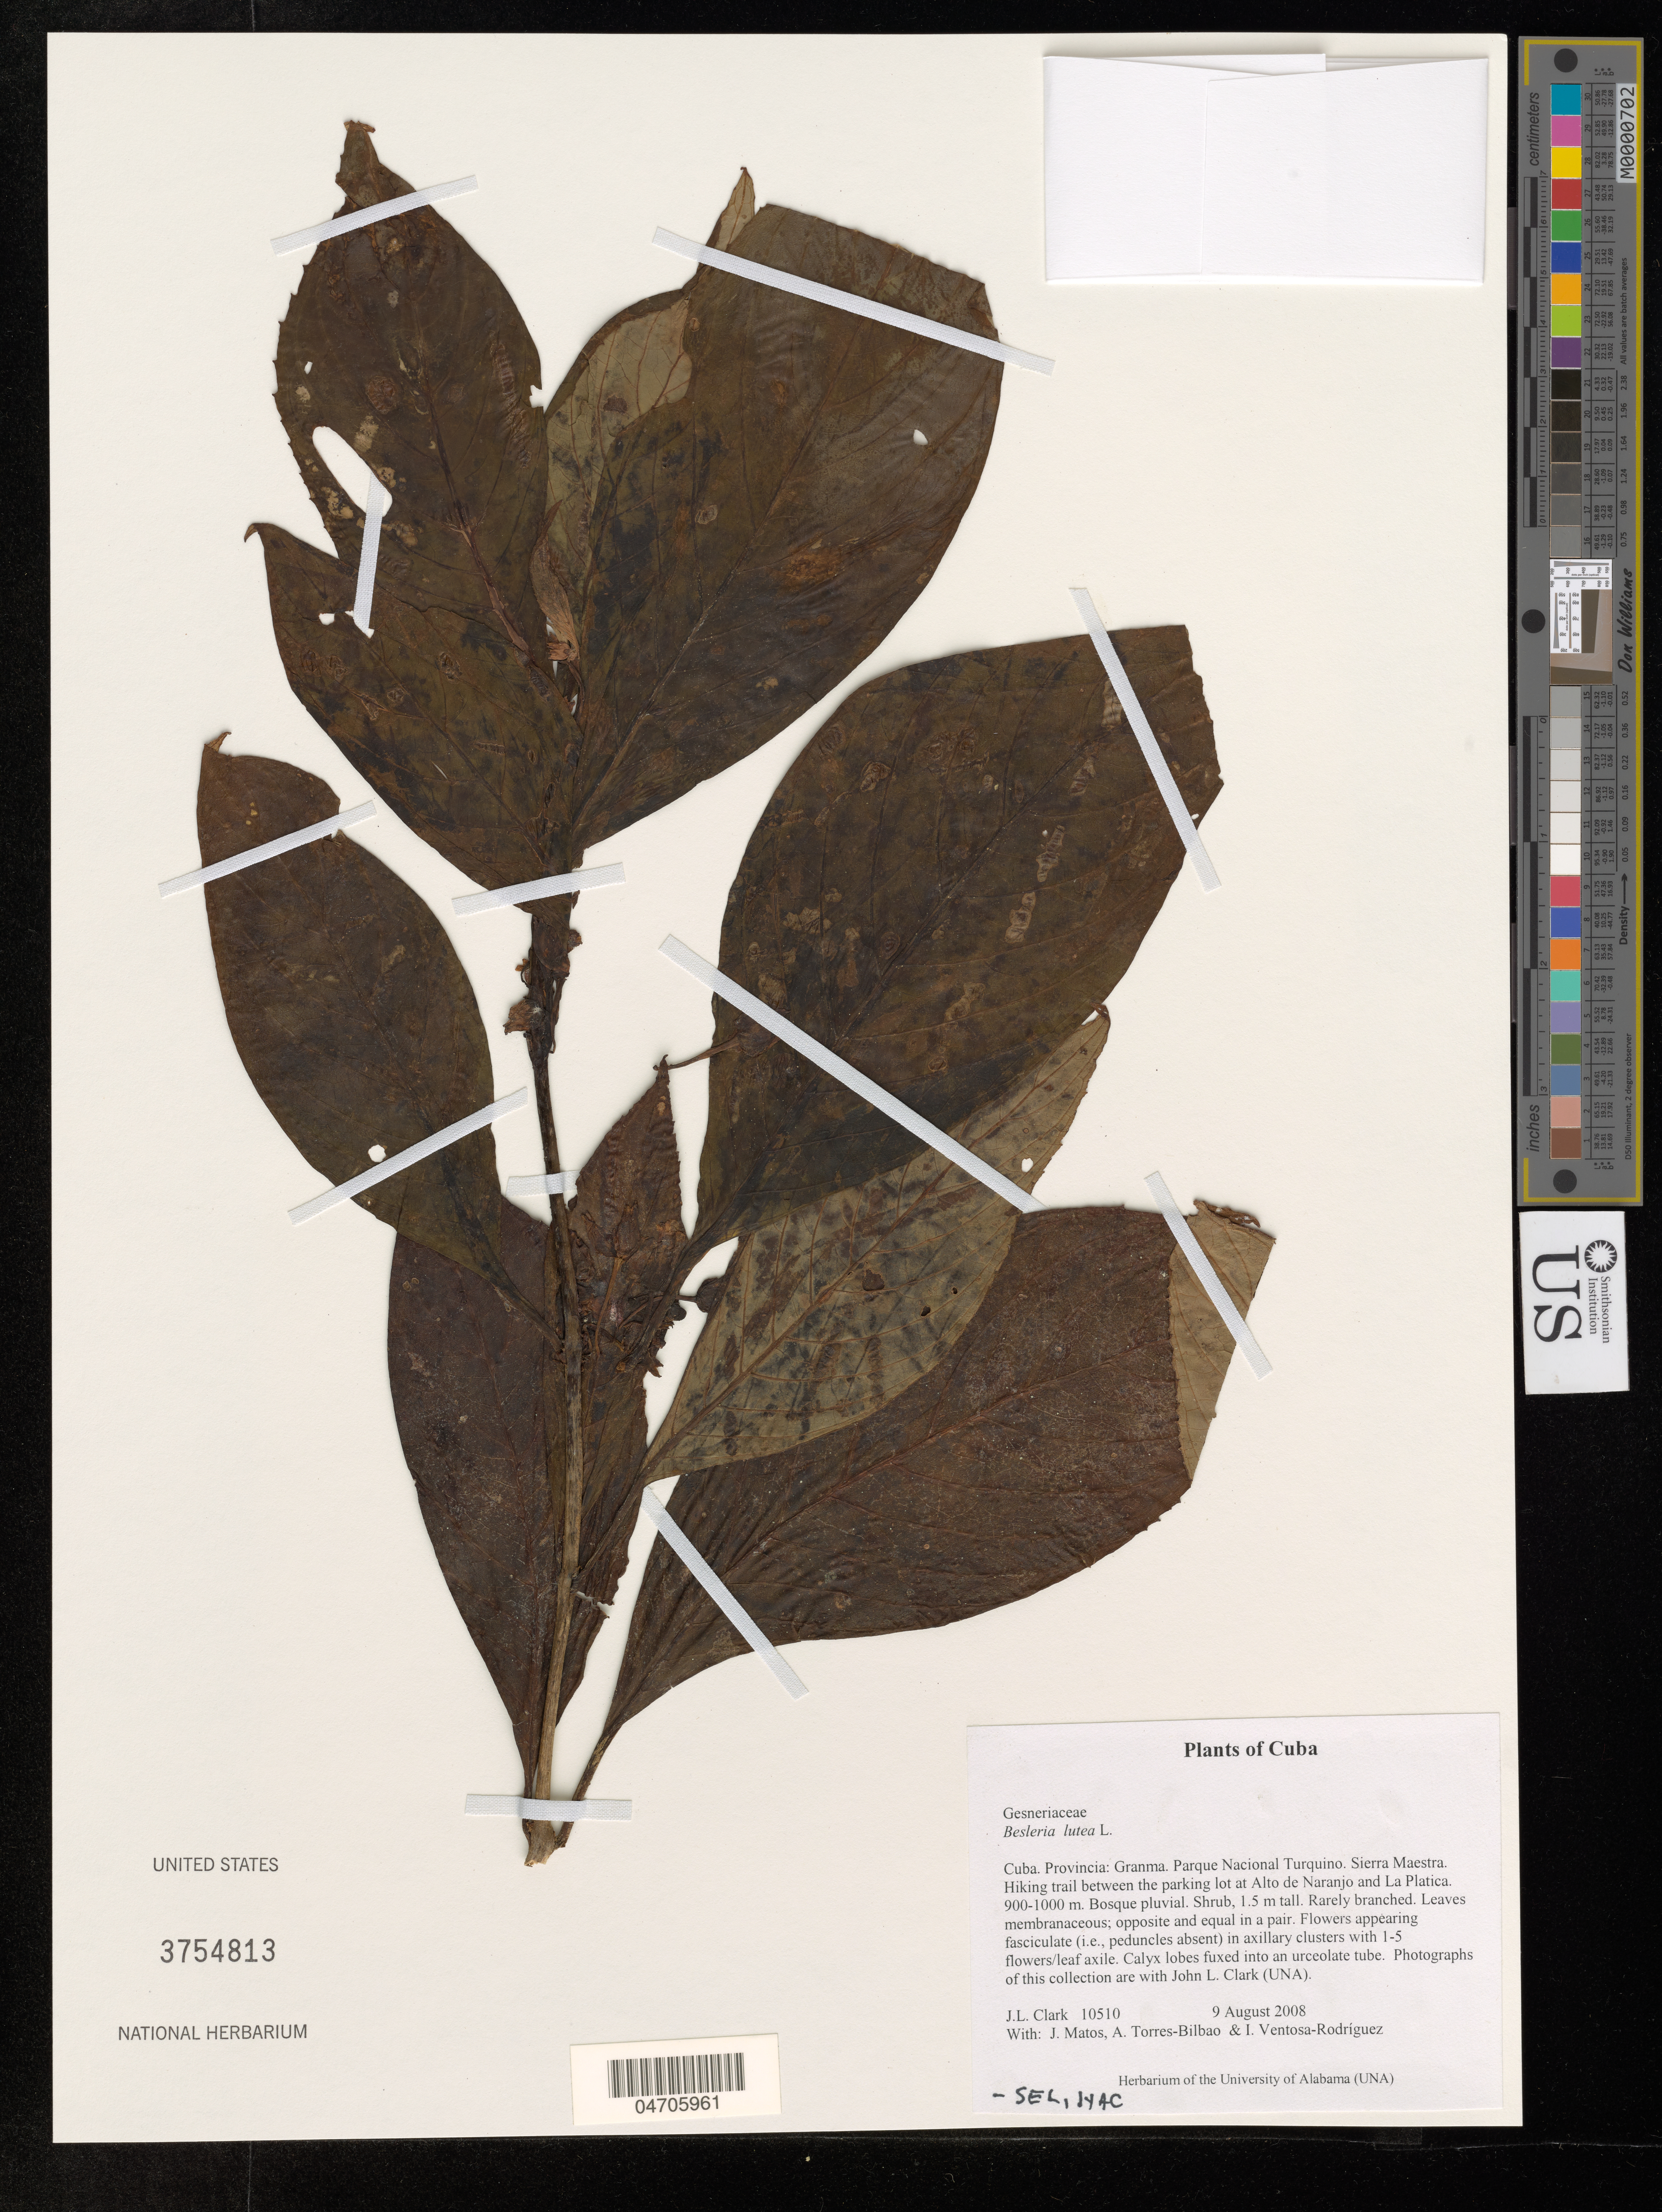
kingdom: Plantae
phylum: Tracheophyta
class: Magnoliopsida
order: Lamiales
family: Gesneriaceae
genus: Besleria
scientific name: Besleria lutea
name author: L.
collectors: J. L. Clark, J. Matos, A. Torres-Bilbao & I. Ventosa-Rodríquez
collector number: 10510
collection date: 2008-08-09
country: Cuba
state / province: Granma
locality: Parque Nacional Turquino. Sierra Maestra. Hiking trail between the parking lot at Alto de Naranjo and La Platica.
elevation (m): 900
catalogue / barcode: US 3754813